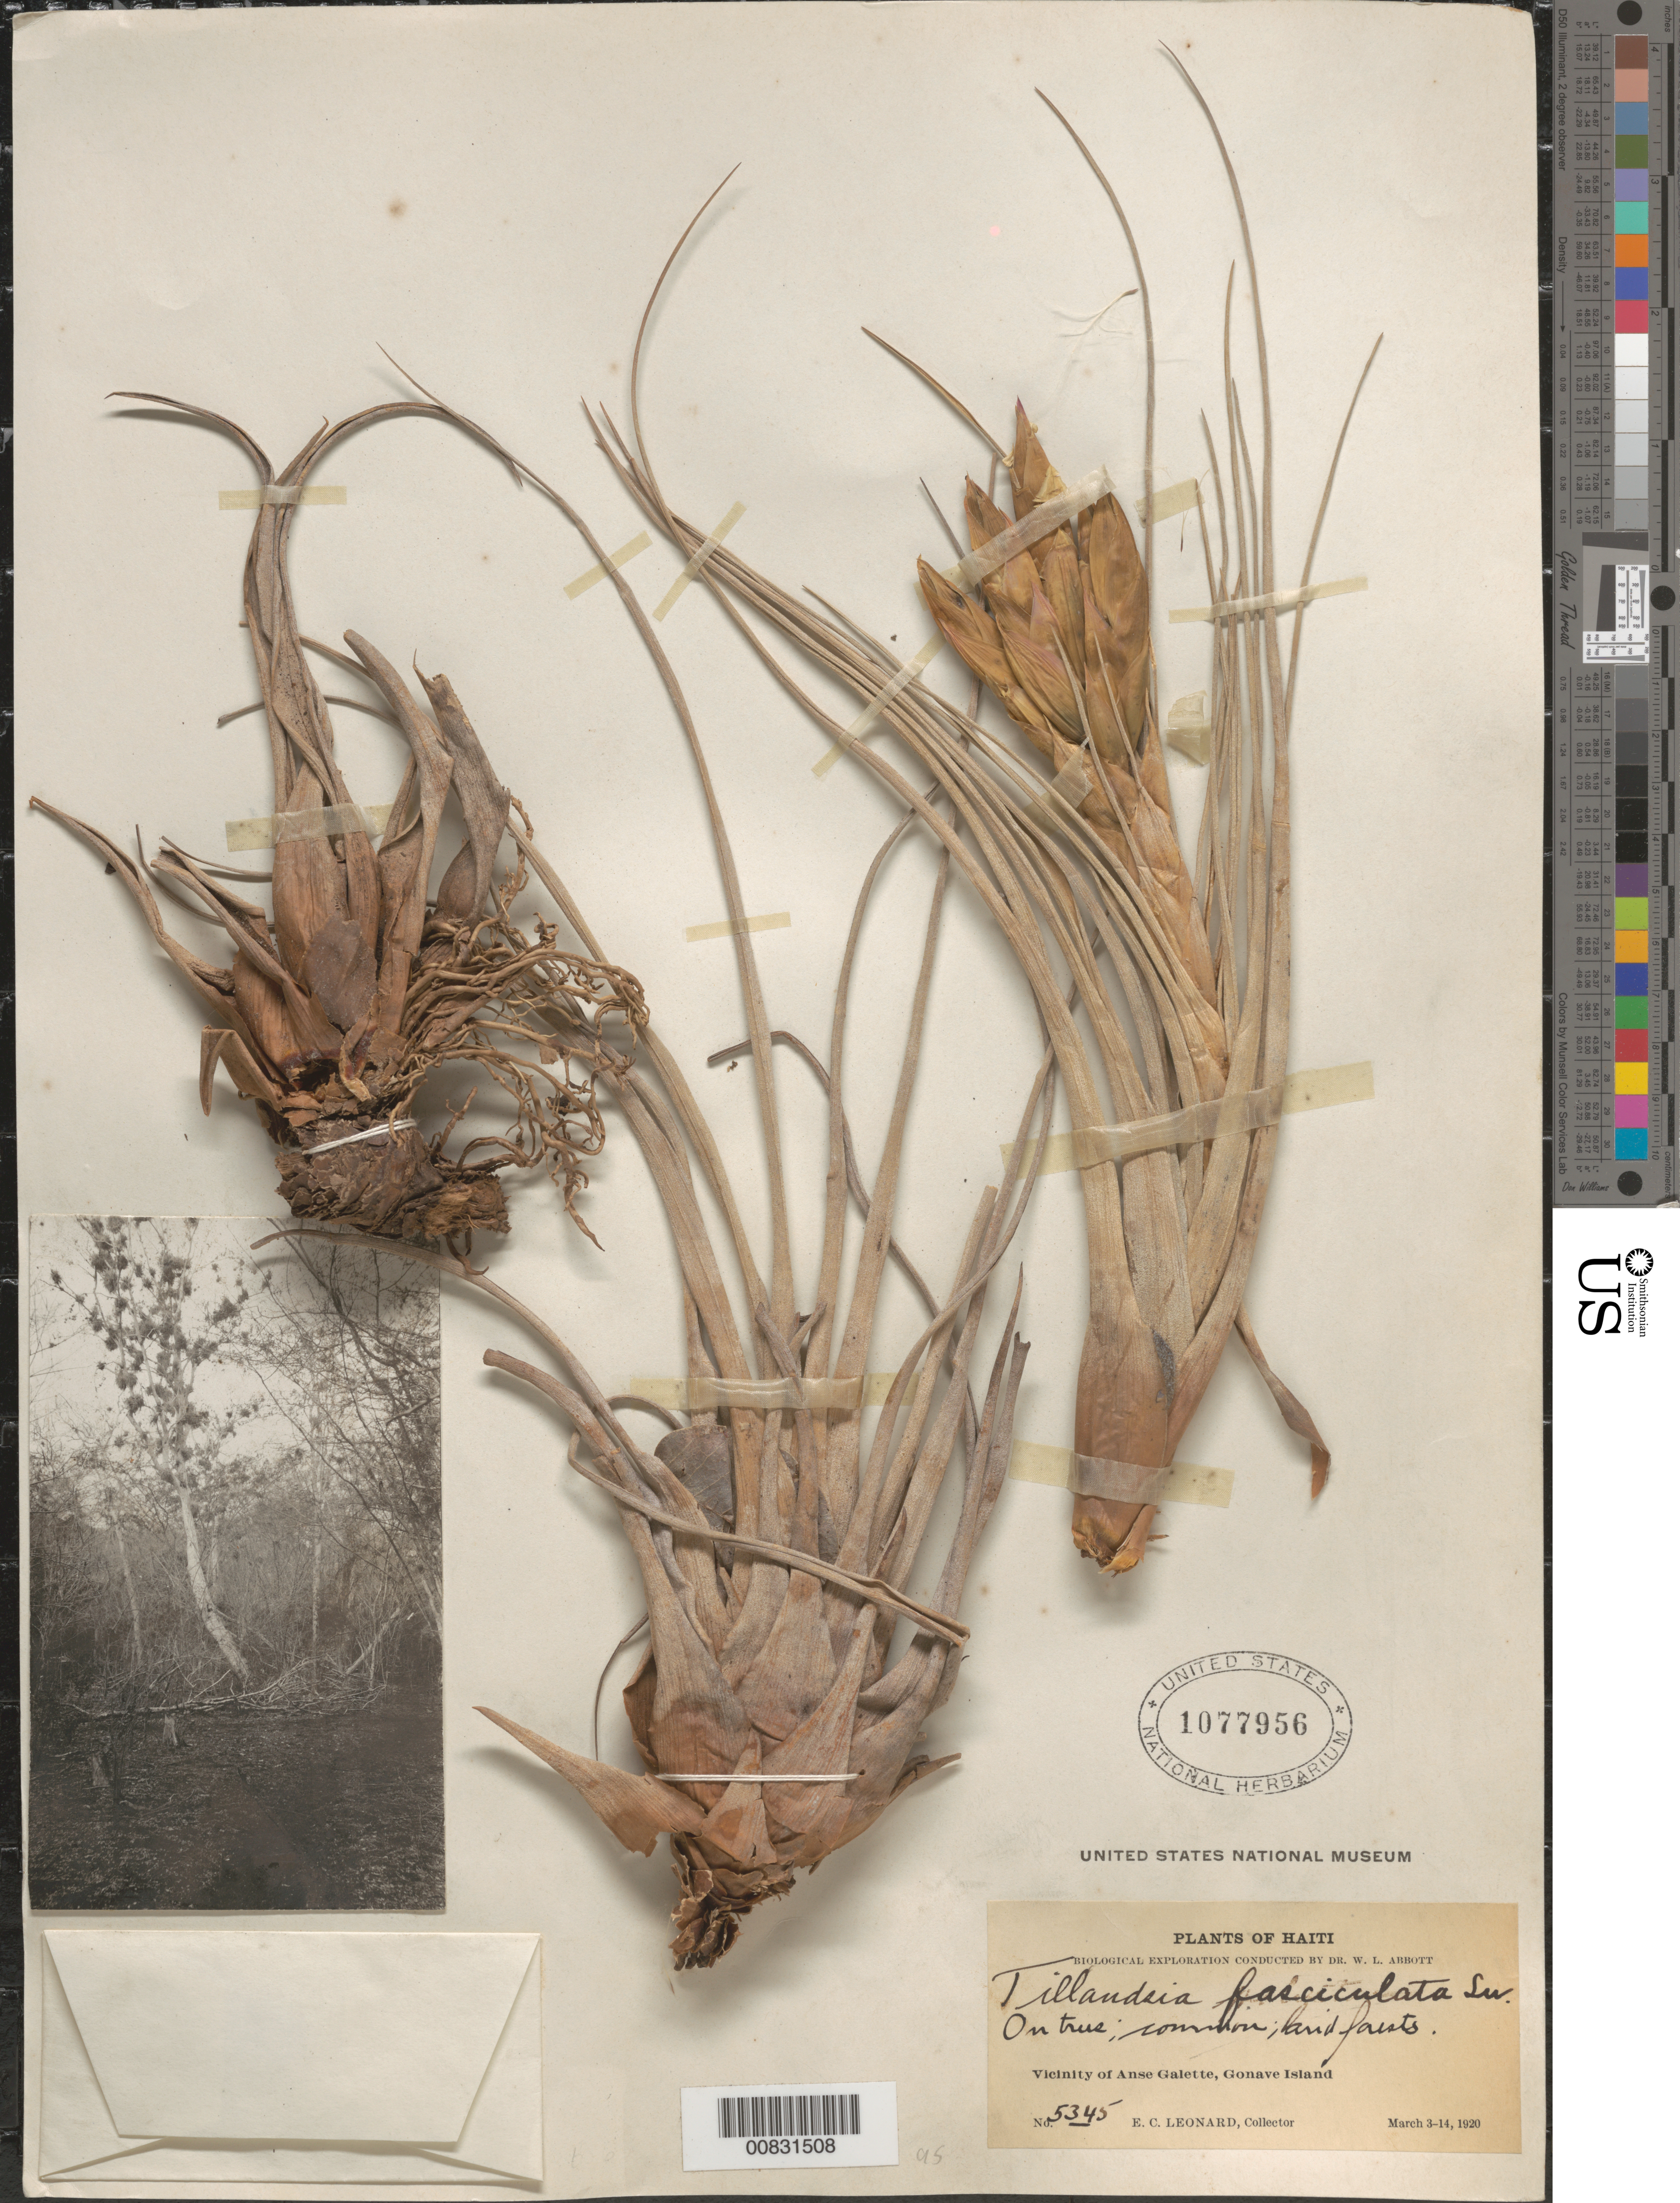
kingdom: Plantae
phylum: Tracheophyta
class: Liliopsida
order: Poales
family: Bromeliaceae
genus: Tillandsia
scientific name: Tillandsia fasciculata var. densispica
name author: Mez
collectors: E. C. Leonard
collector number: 5345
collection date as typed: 03 Mar 1920 to 14 Mar 1920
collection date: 1920-03-03/1920-03-14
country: Haiti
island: Gonave I.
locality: Vicinity of Anse Galette, Gonave Island.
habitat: On trees.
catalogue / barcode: US 1077956